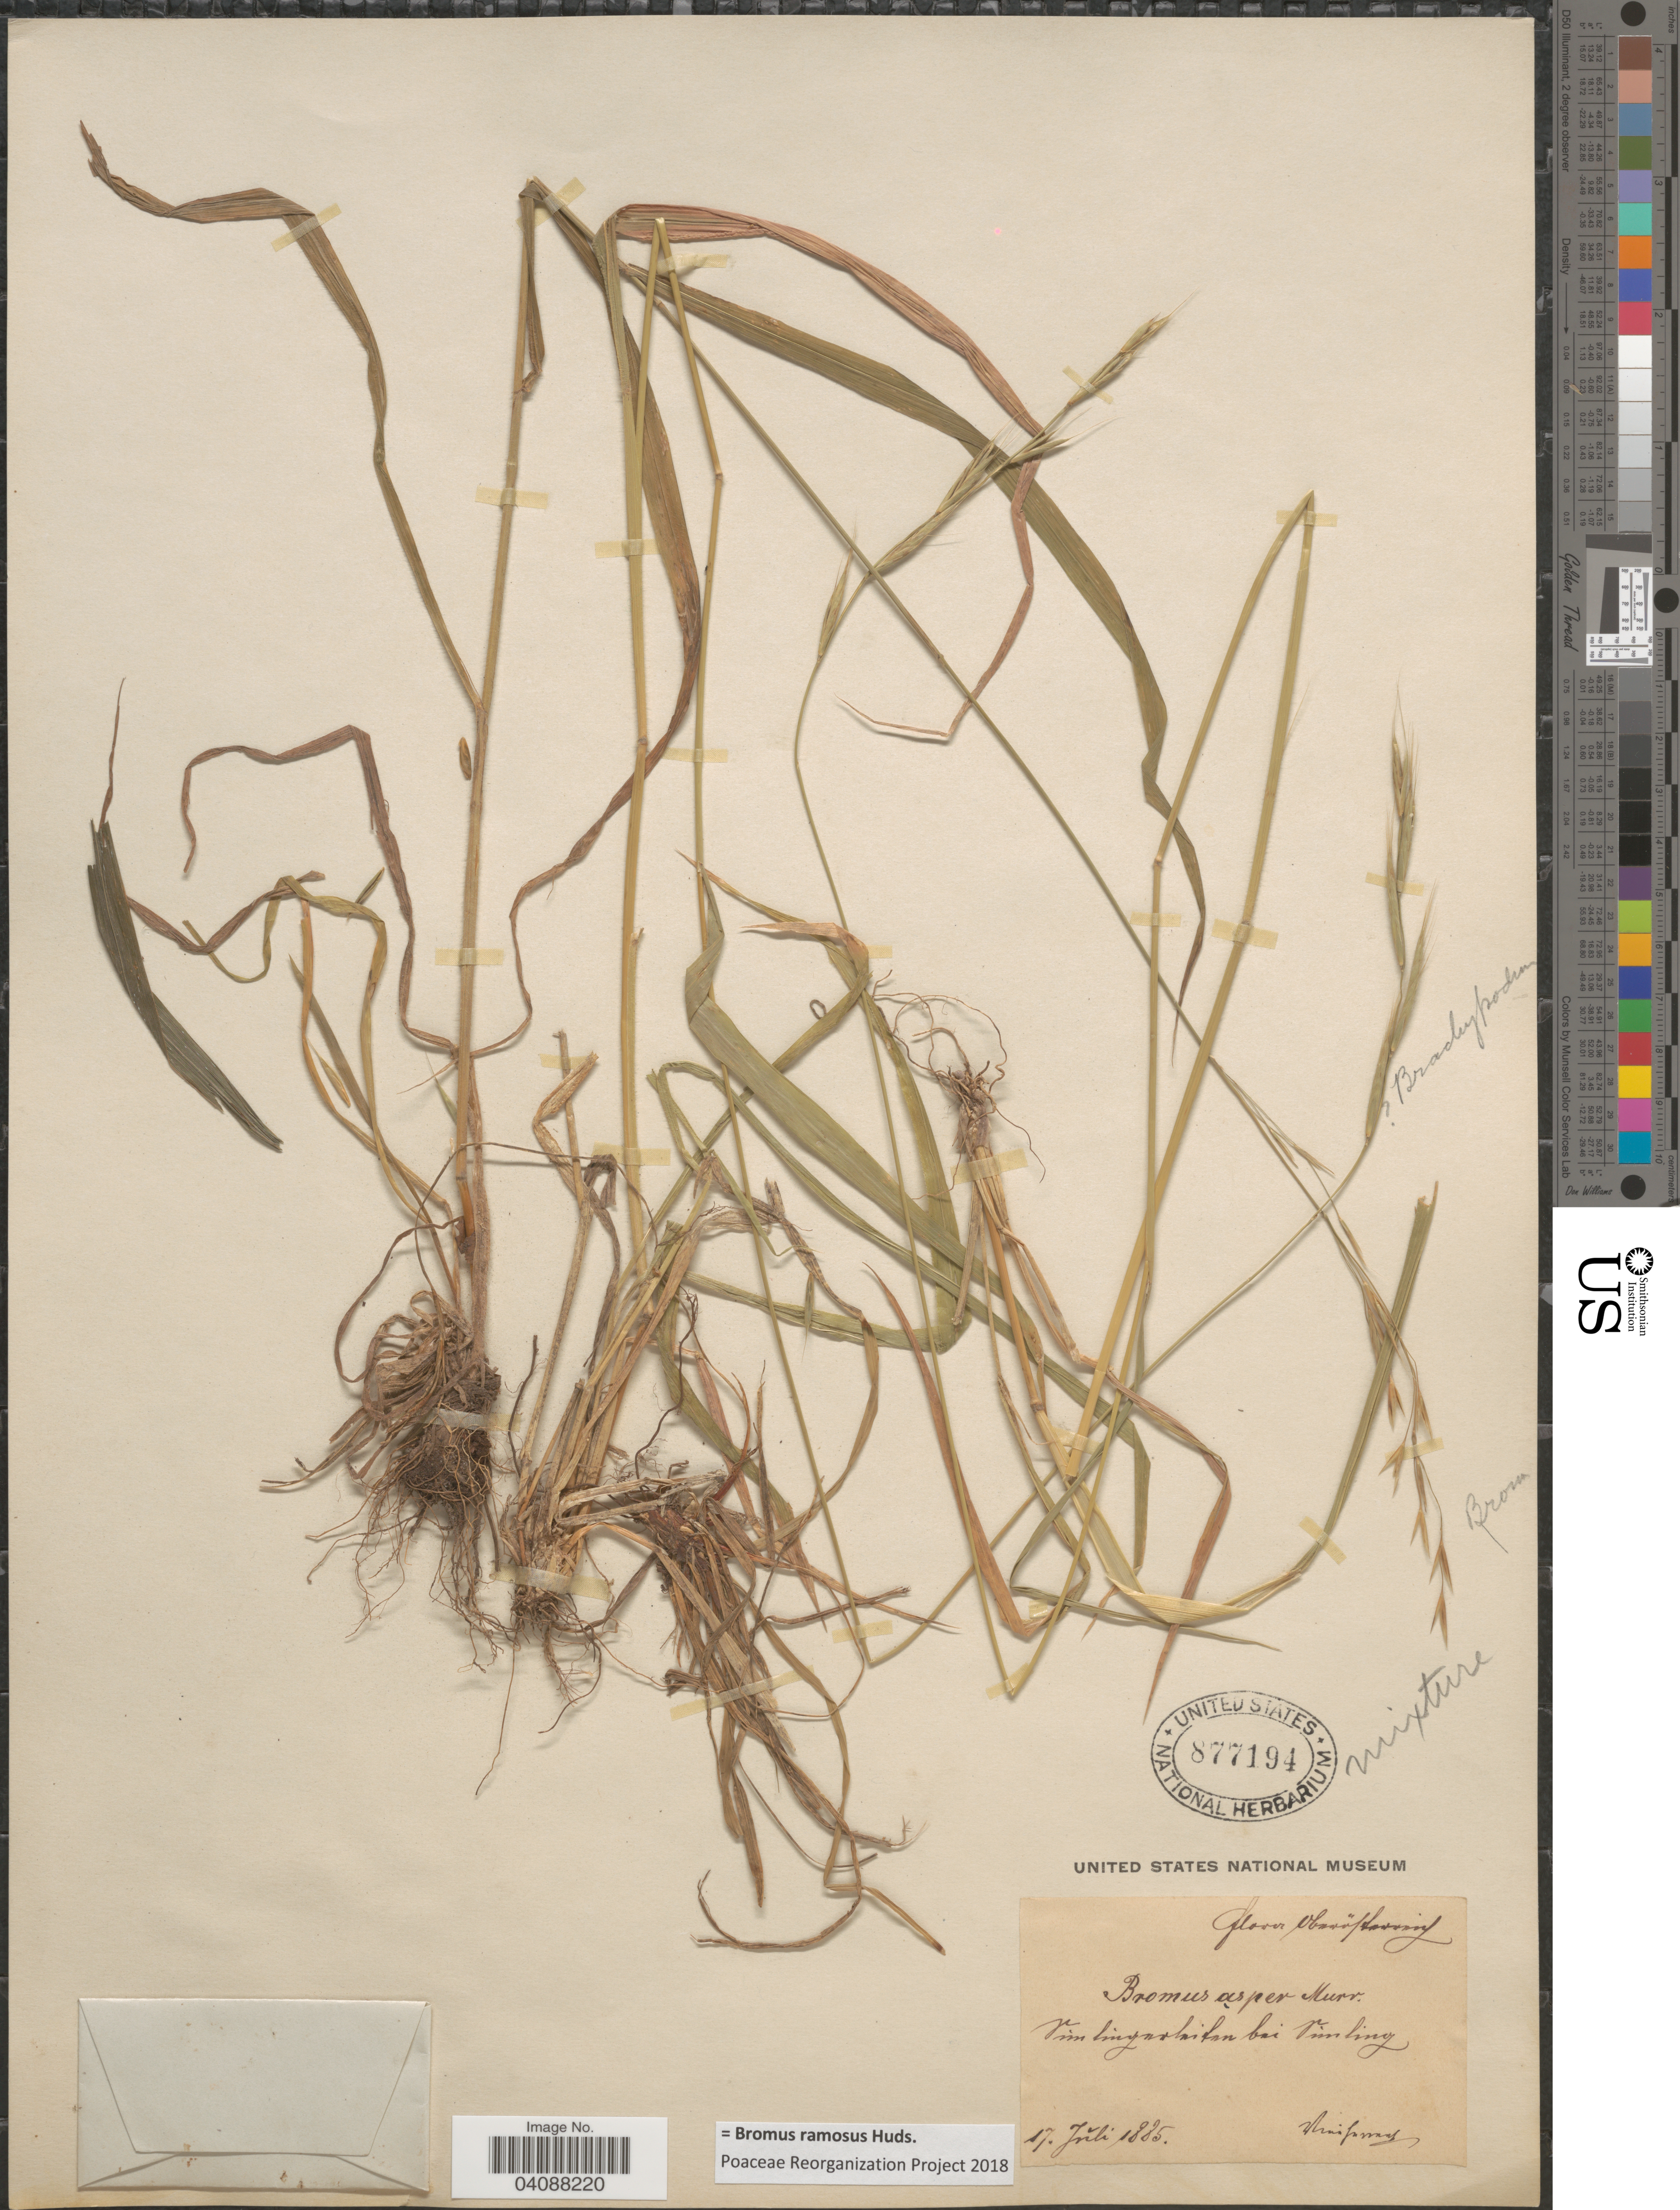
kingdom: Plantae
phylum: Tracheophyta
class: Liliopsida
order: Poales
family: Poaceae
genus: Bromus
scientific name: Bromus ramosus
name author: Huds.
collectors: F. Vierhapper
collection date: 1885-07-17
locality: Vim lingarlaifan bei Vimling. [interpreted]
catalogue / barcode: US 877194